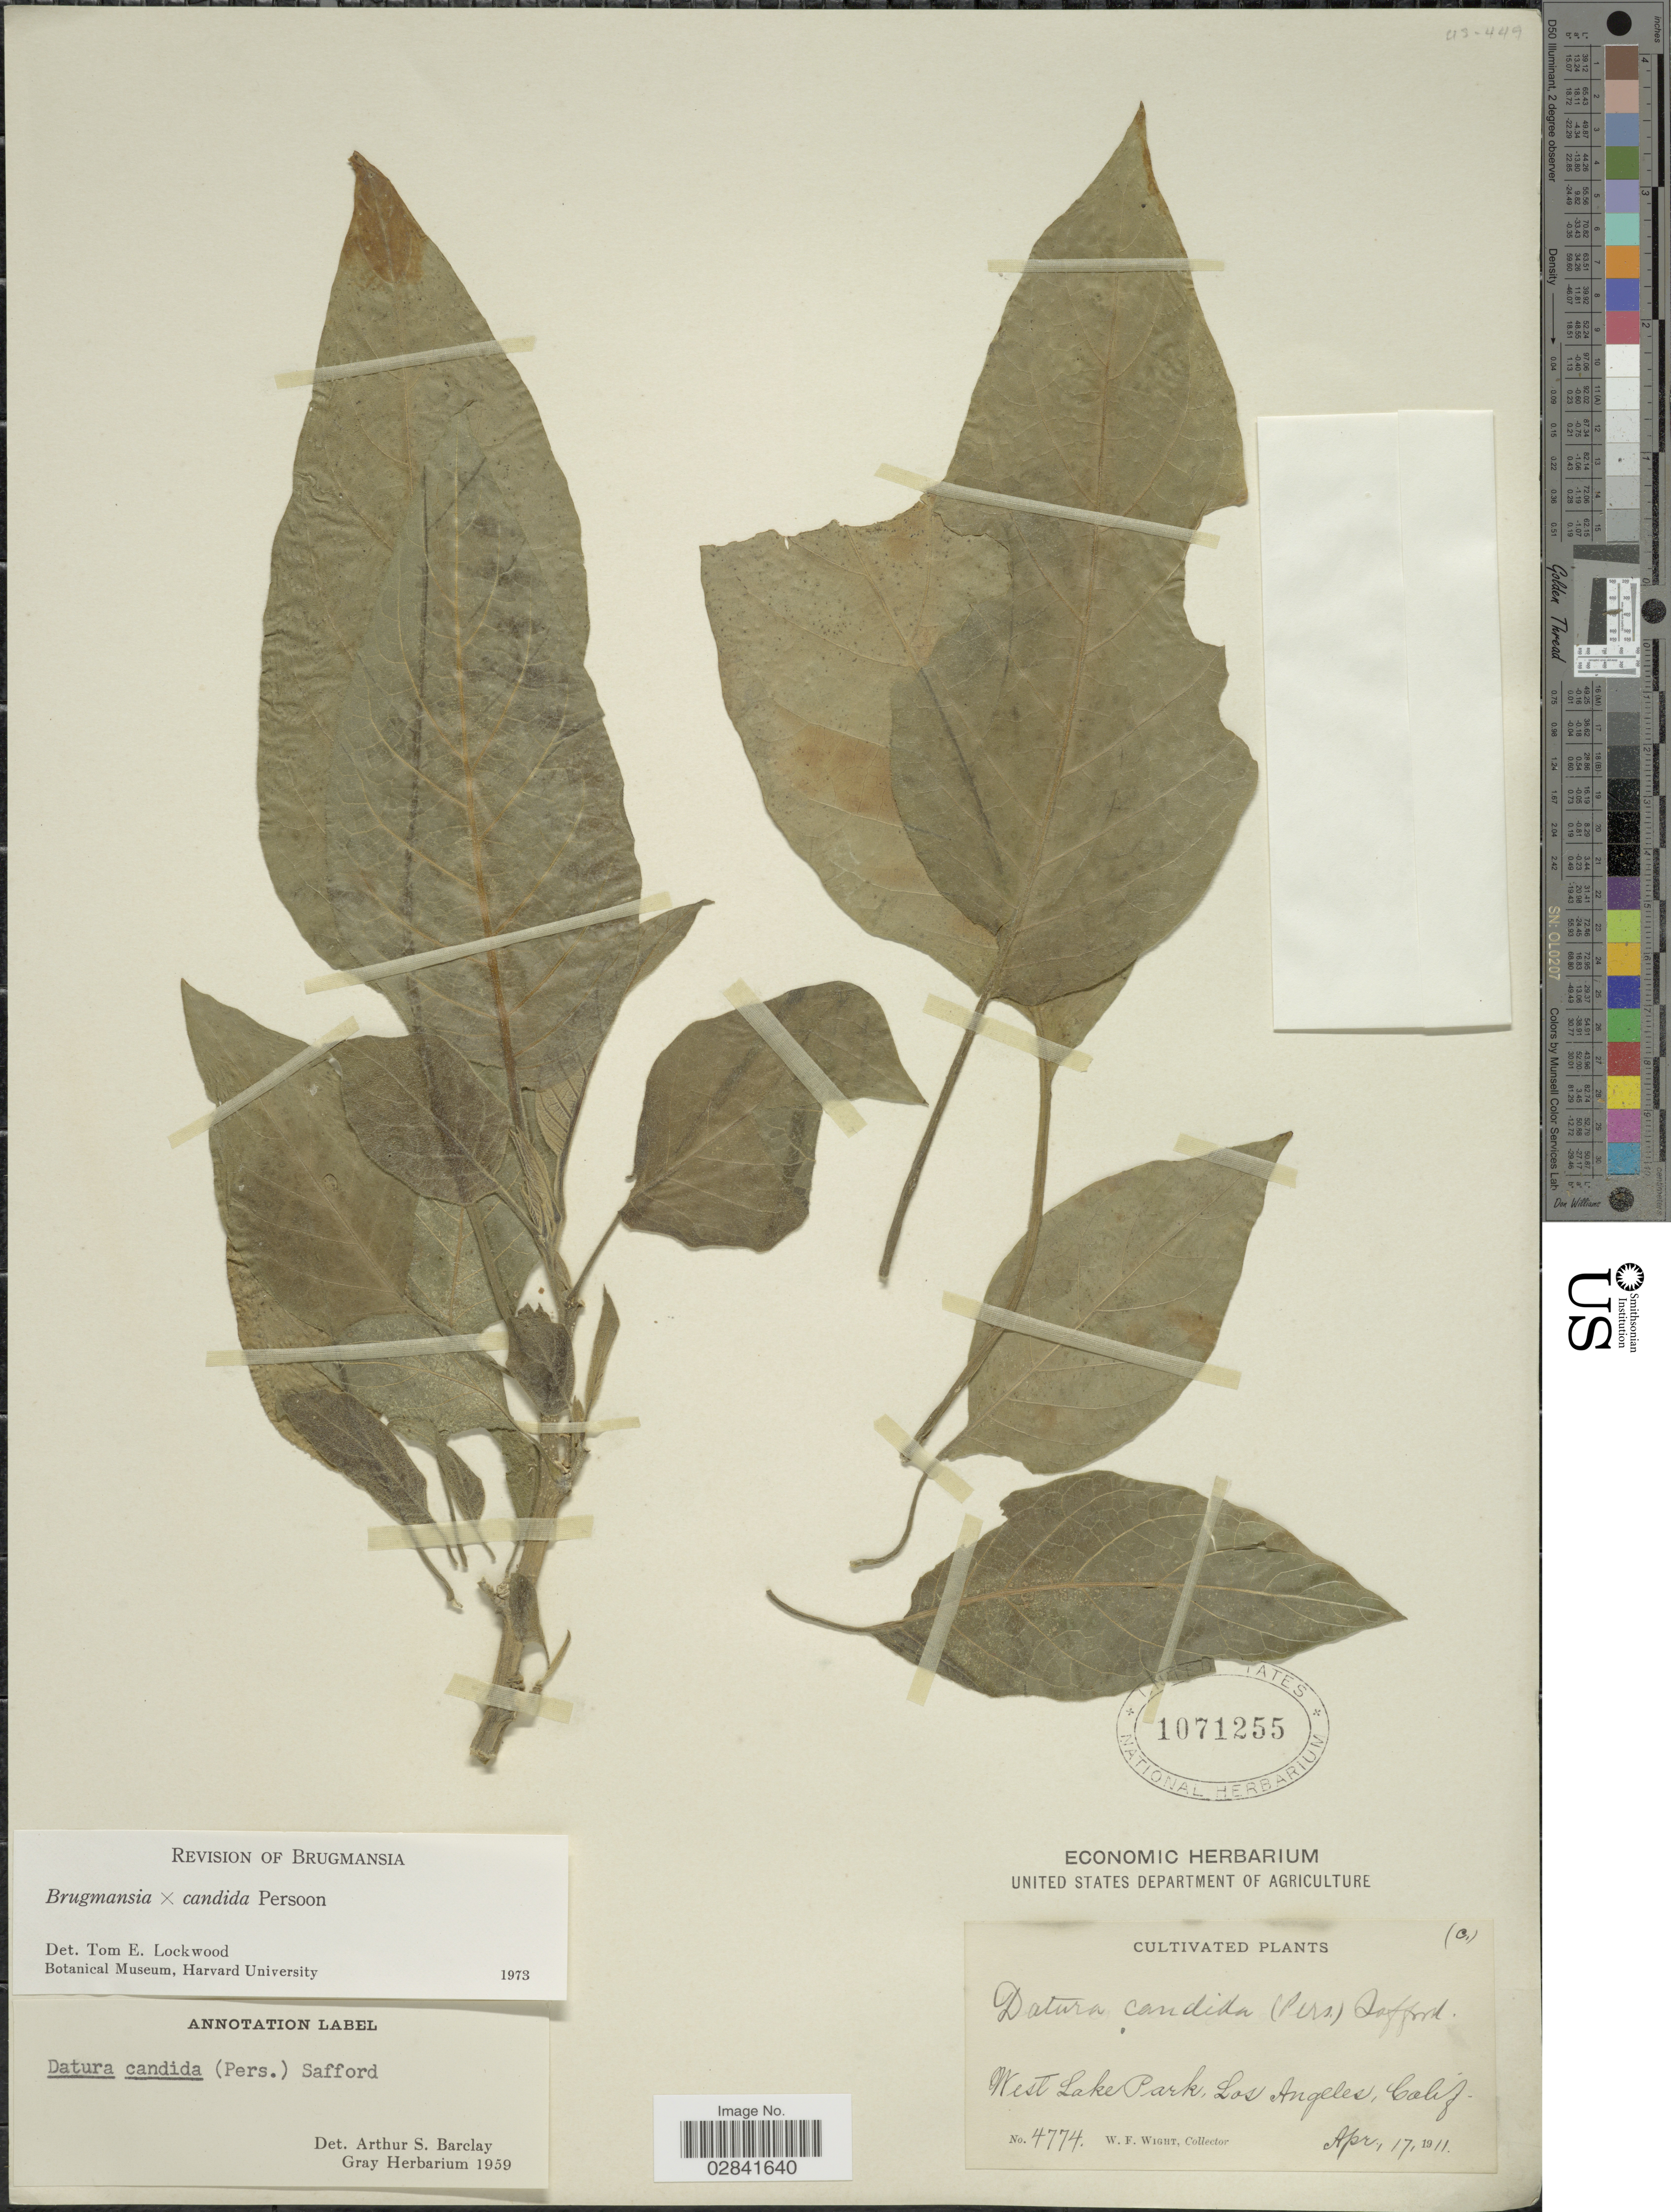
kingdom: Plantae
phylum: Tracheophyta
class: Magnoliopsida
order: Solanales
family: Solanaceae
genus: Brugmansia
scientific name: Brugmansia x candida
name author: Pers.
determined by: Lockwood, T. E.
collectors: W. Wight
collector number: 4774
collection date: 1911-04-17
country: United States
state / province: California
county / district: Los Angeles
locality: West Lake Park, Los Angeles.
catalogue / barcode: US 1071255